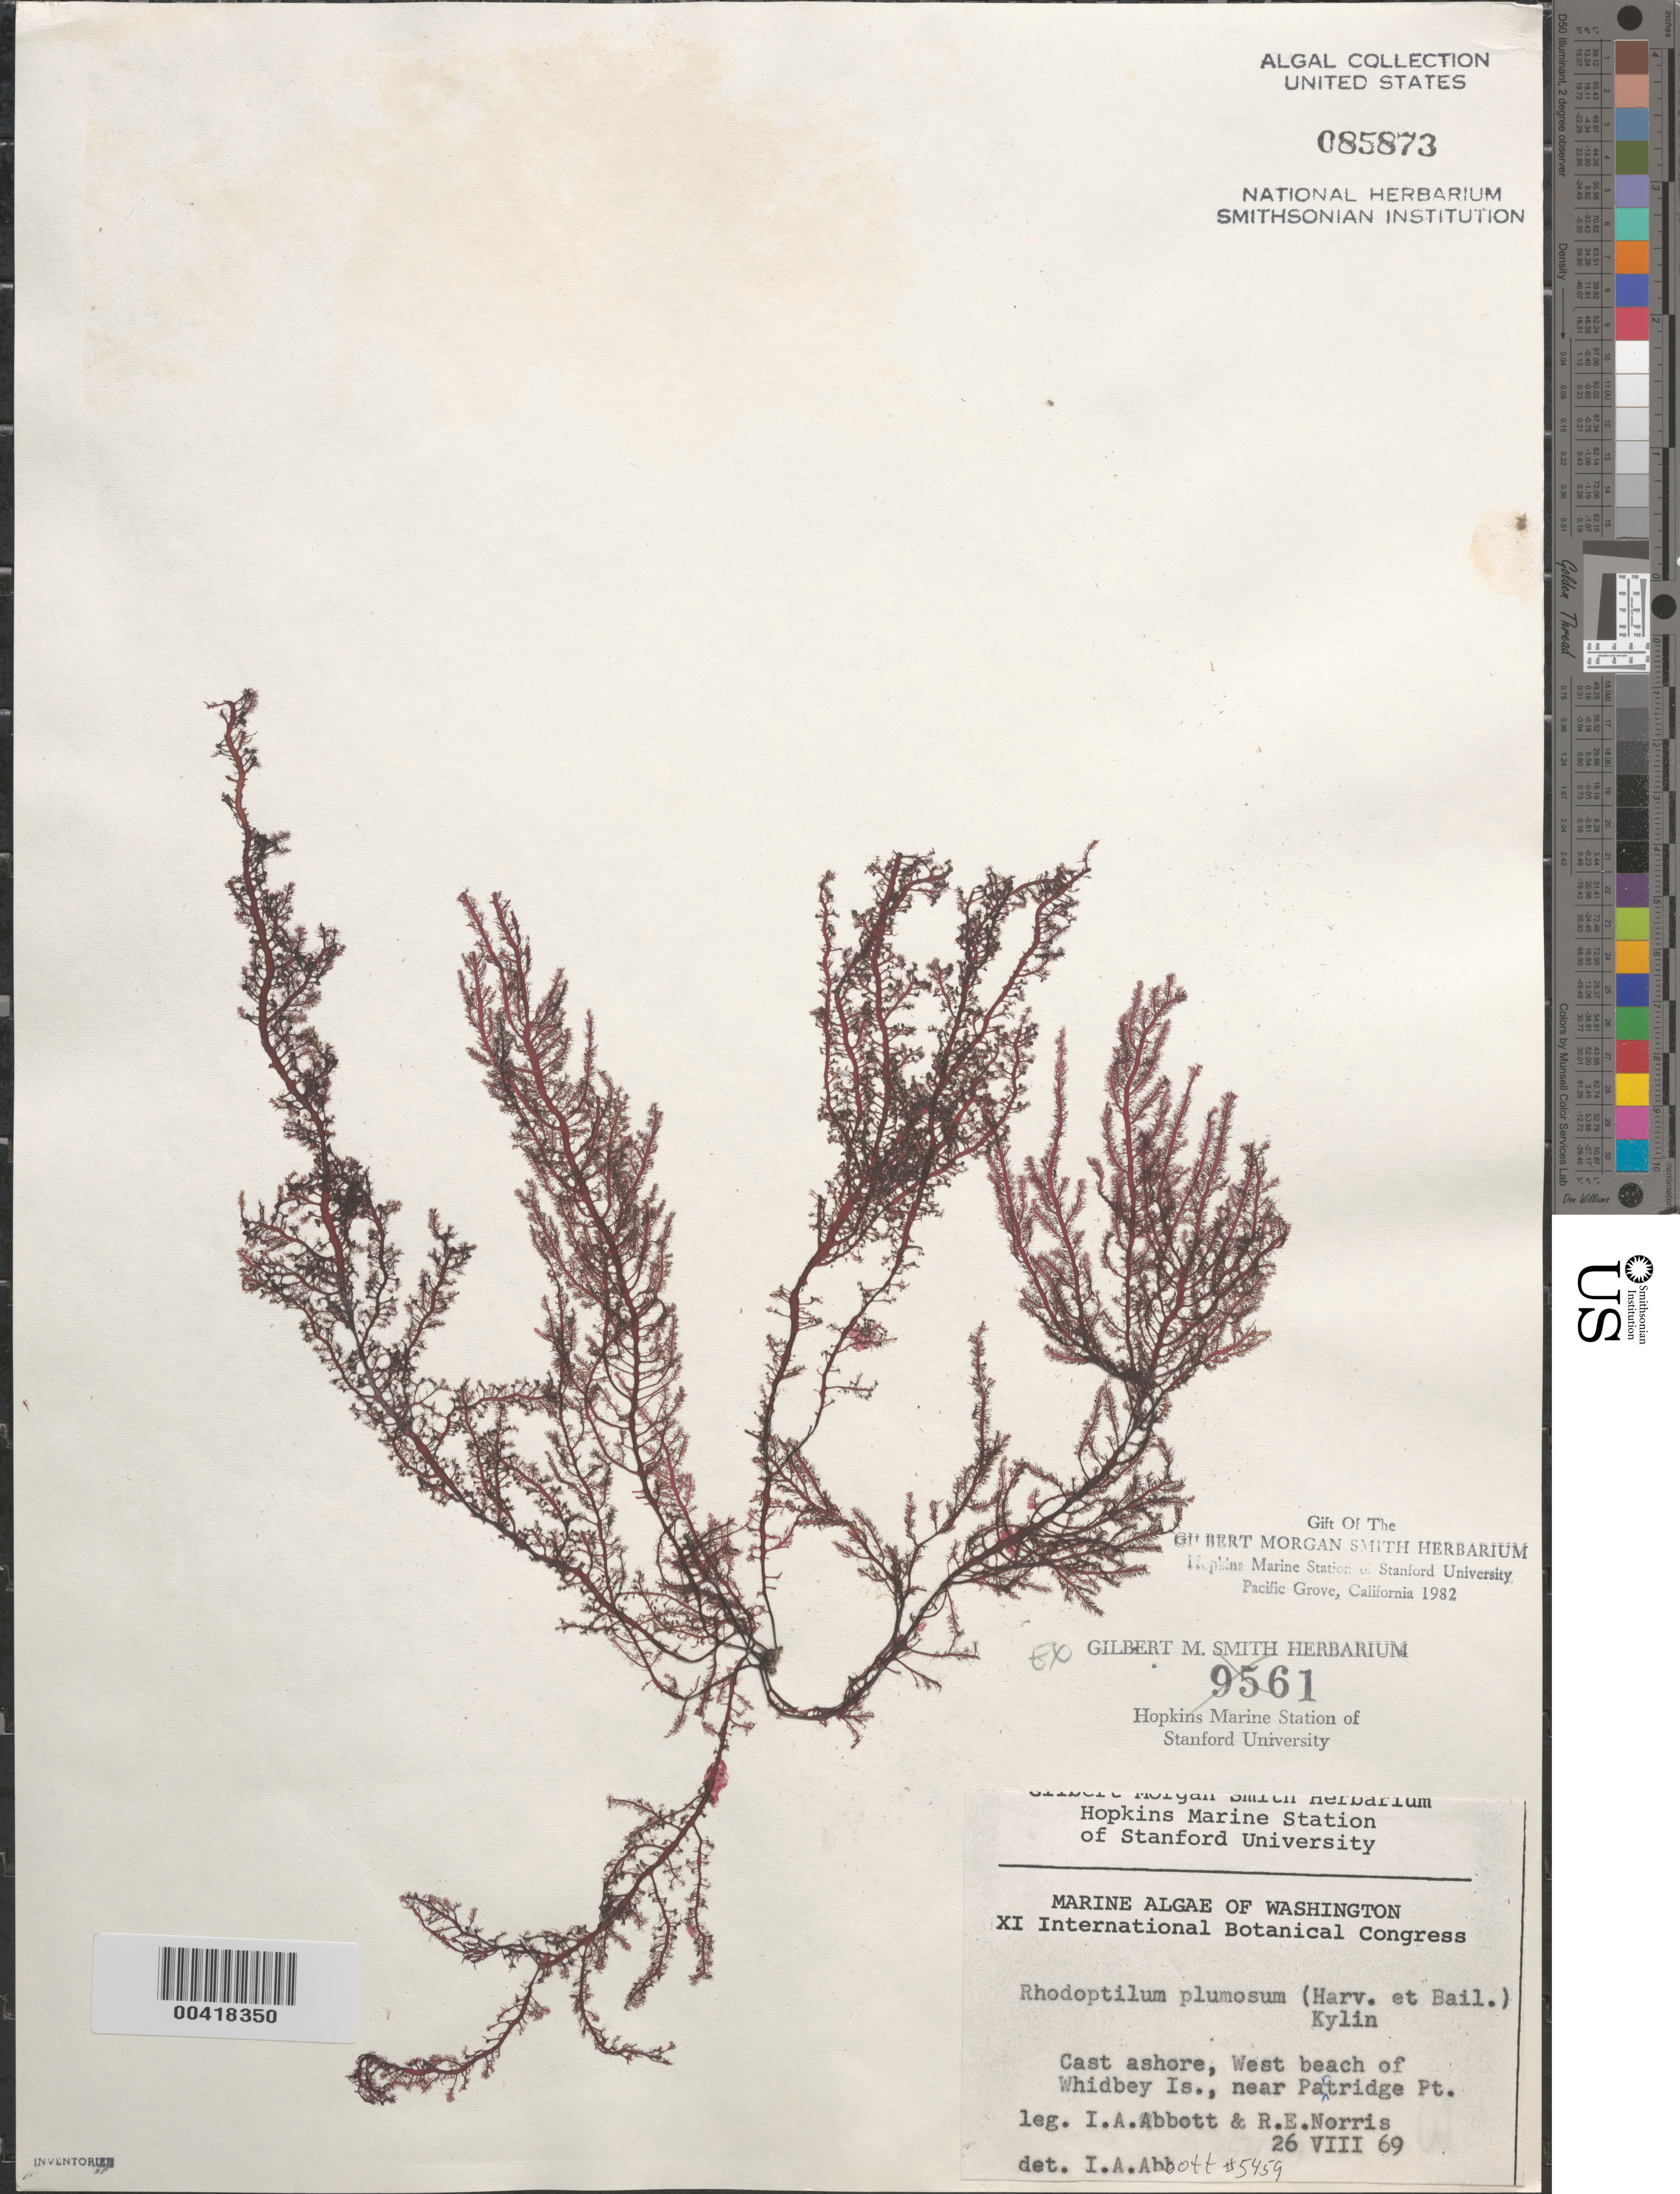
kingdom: Plantae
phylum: Rhodophyta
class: Florideophyceae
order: Ceramiales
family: Dasyaceae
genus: Rhodoptilum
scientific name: Rhodoptilum plumosum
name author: (Harv. & Bail.) Kylin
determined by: Abbott, Isabella A.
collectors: I. A. Abbott & R. E. Norris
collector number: IAA 5459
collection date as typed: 26 Aug 1969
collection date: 1969-08-26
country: United States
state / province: Washington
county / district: Island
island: Whidbey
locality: West Beach near Partridge Point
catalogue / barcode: US 85873